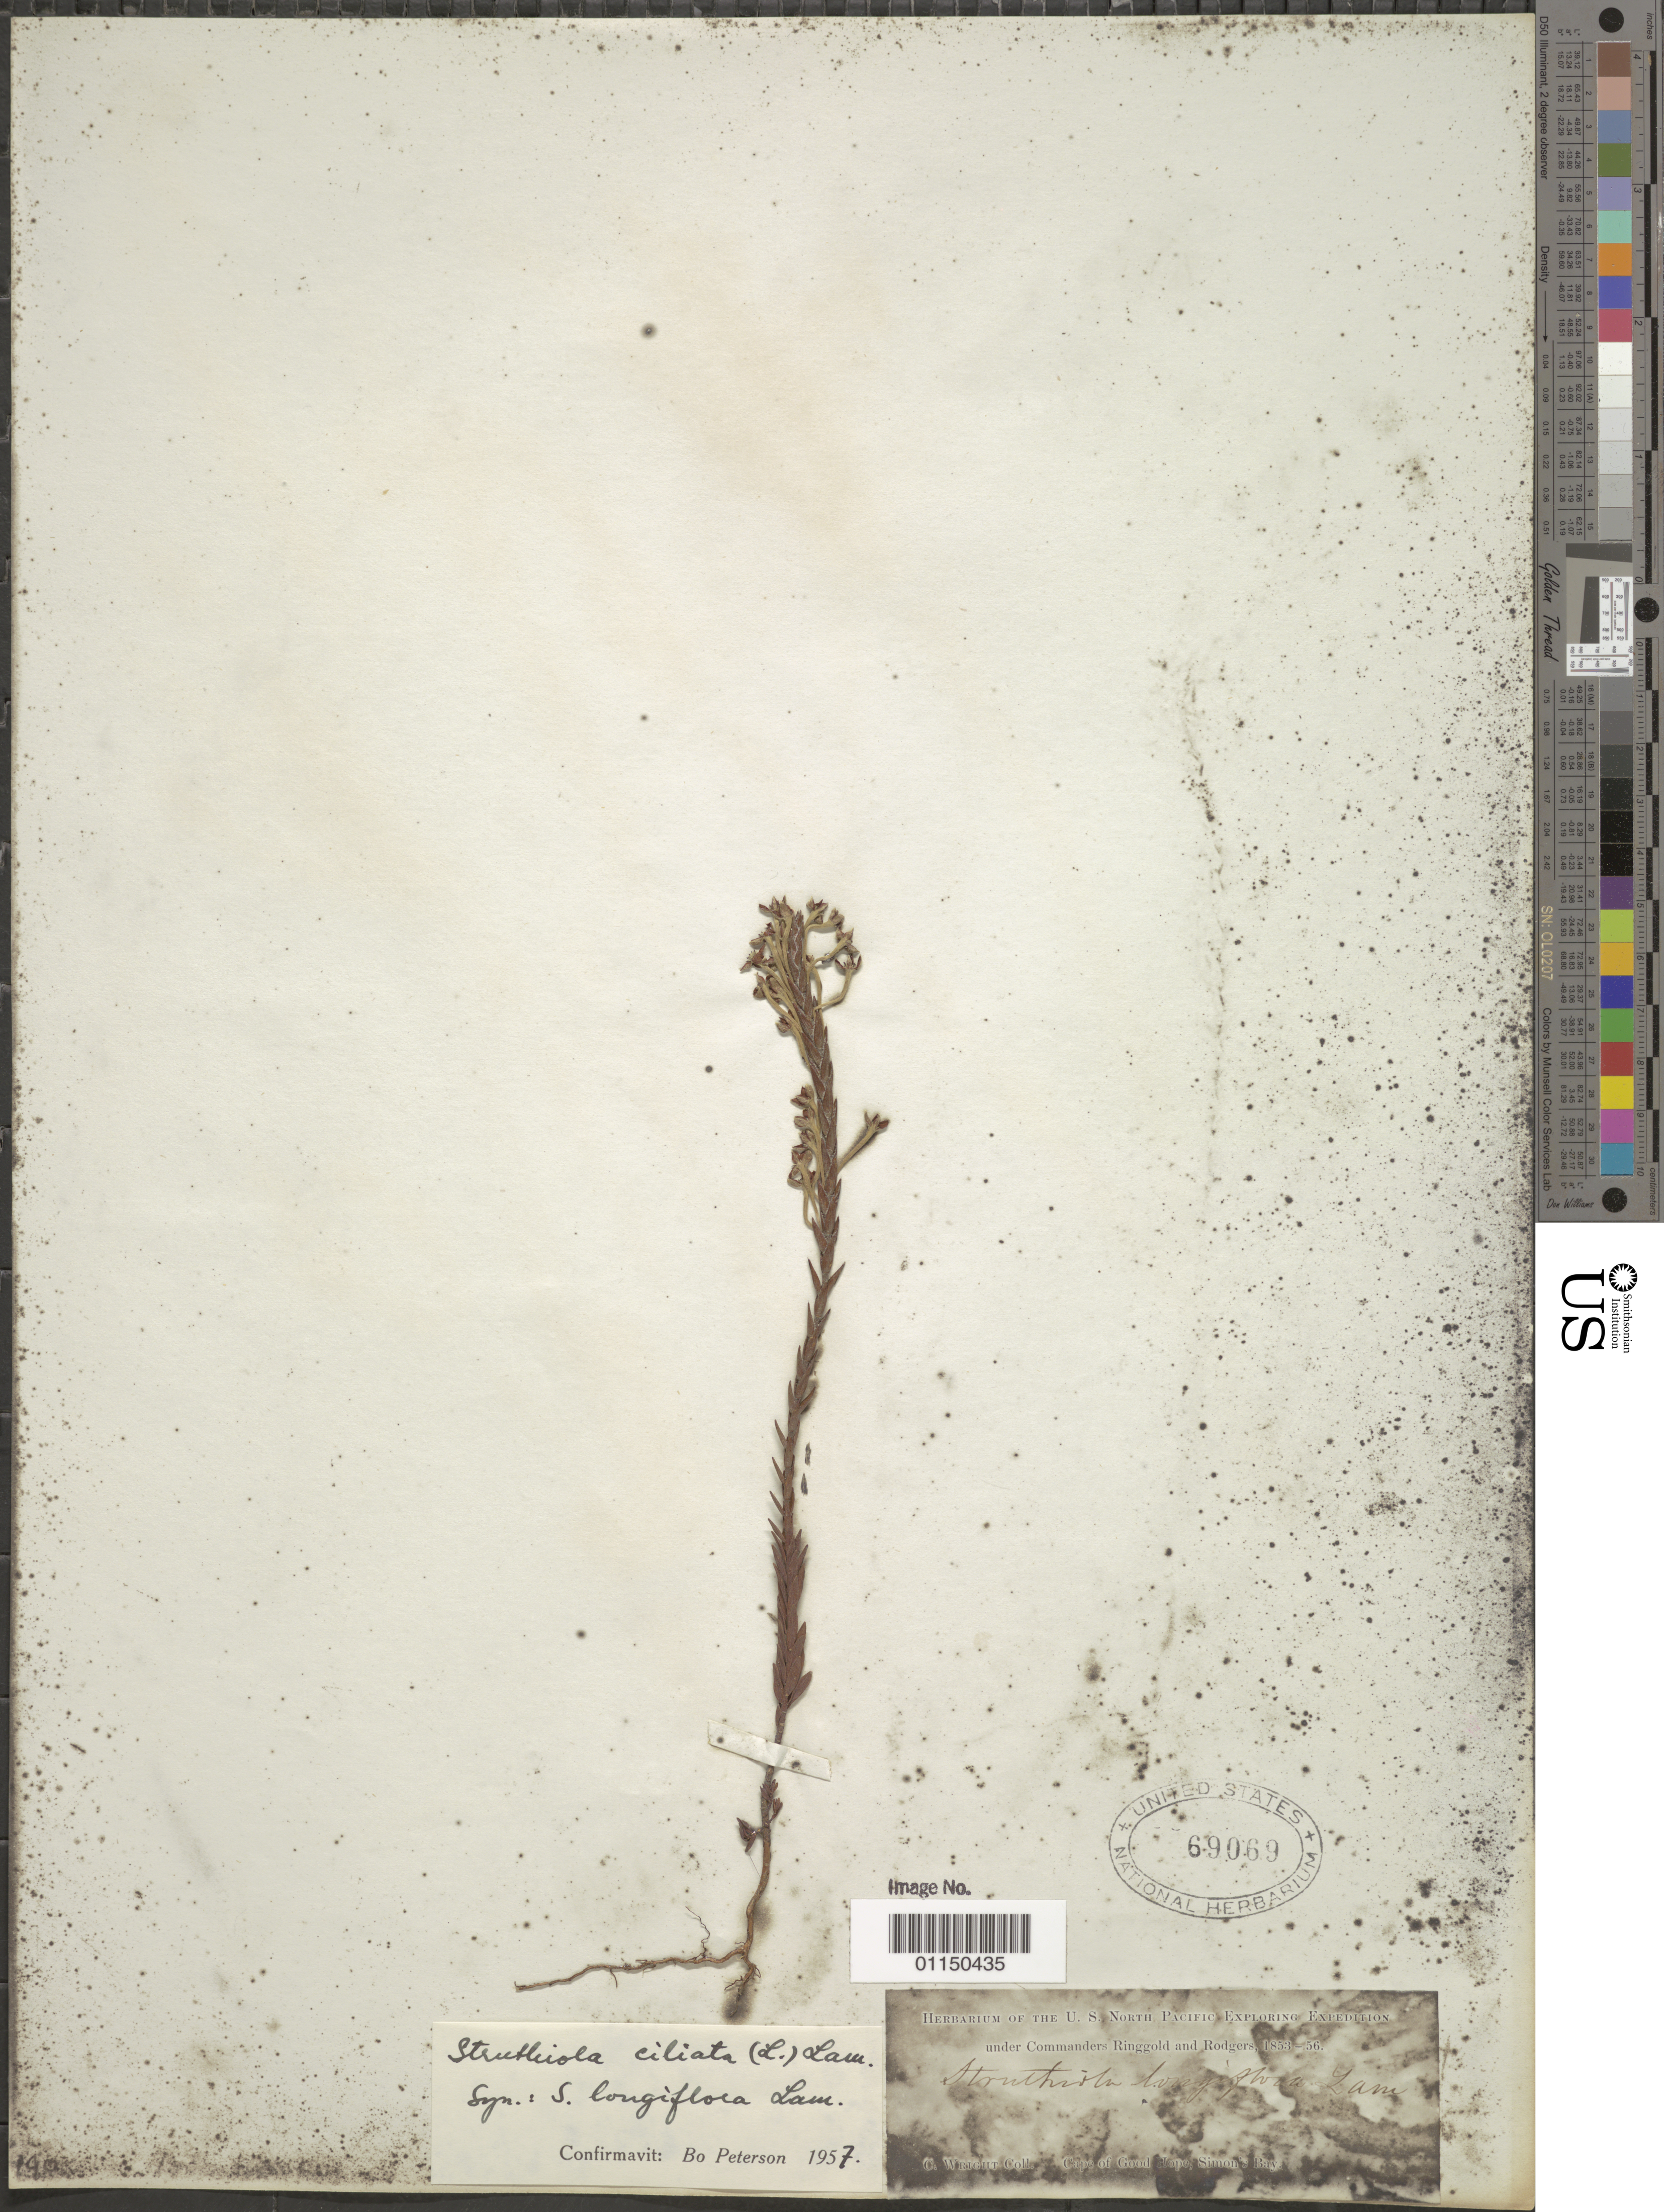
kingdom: Plantae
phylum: Tracheophyta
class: Magnoliopsida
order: Malvales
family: Thymelaeaceae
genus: Struthiola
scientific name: Struthiola ciliata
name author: (L.) Lam.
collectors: C. Wright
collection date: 1853/1856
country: South Africa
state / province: Western Cape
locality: Cape of Good Hope, Simon's Bay.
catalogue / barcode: US 69069